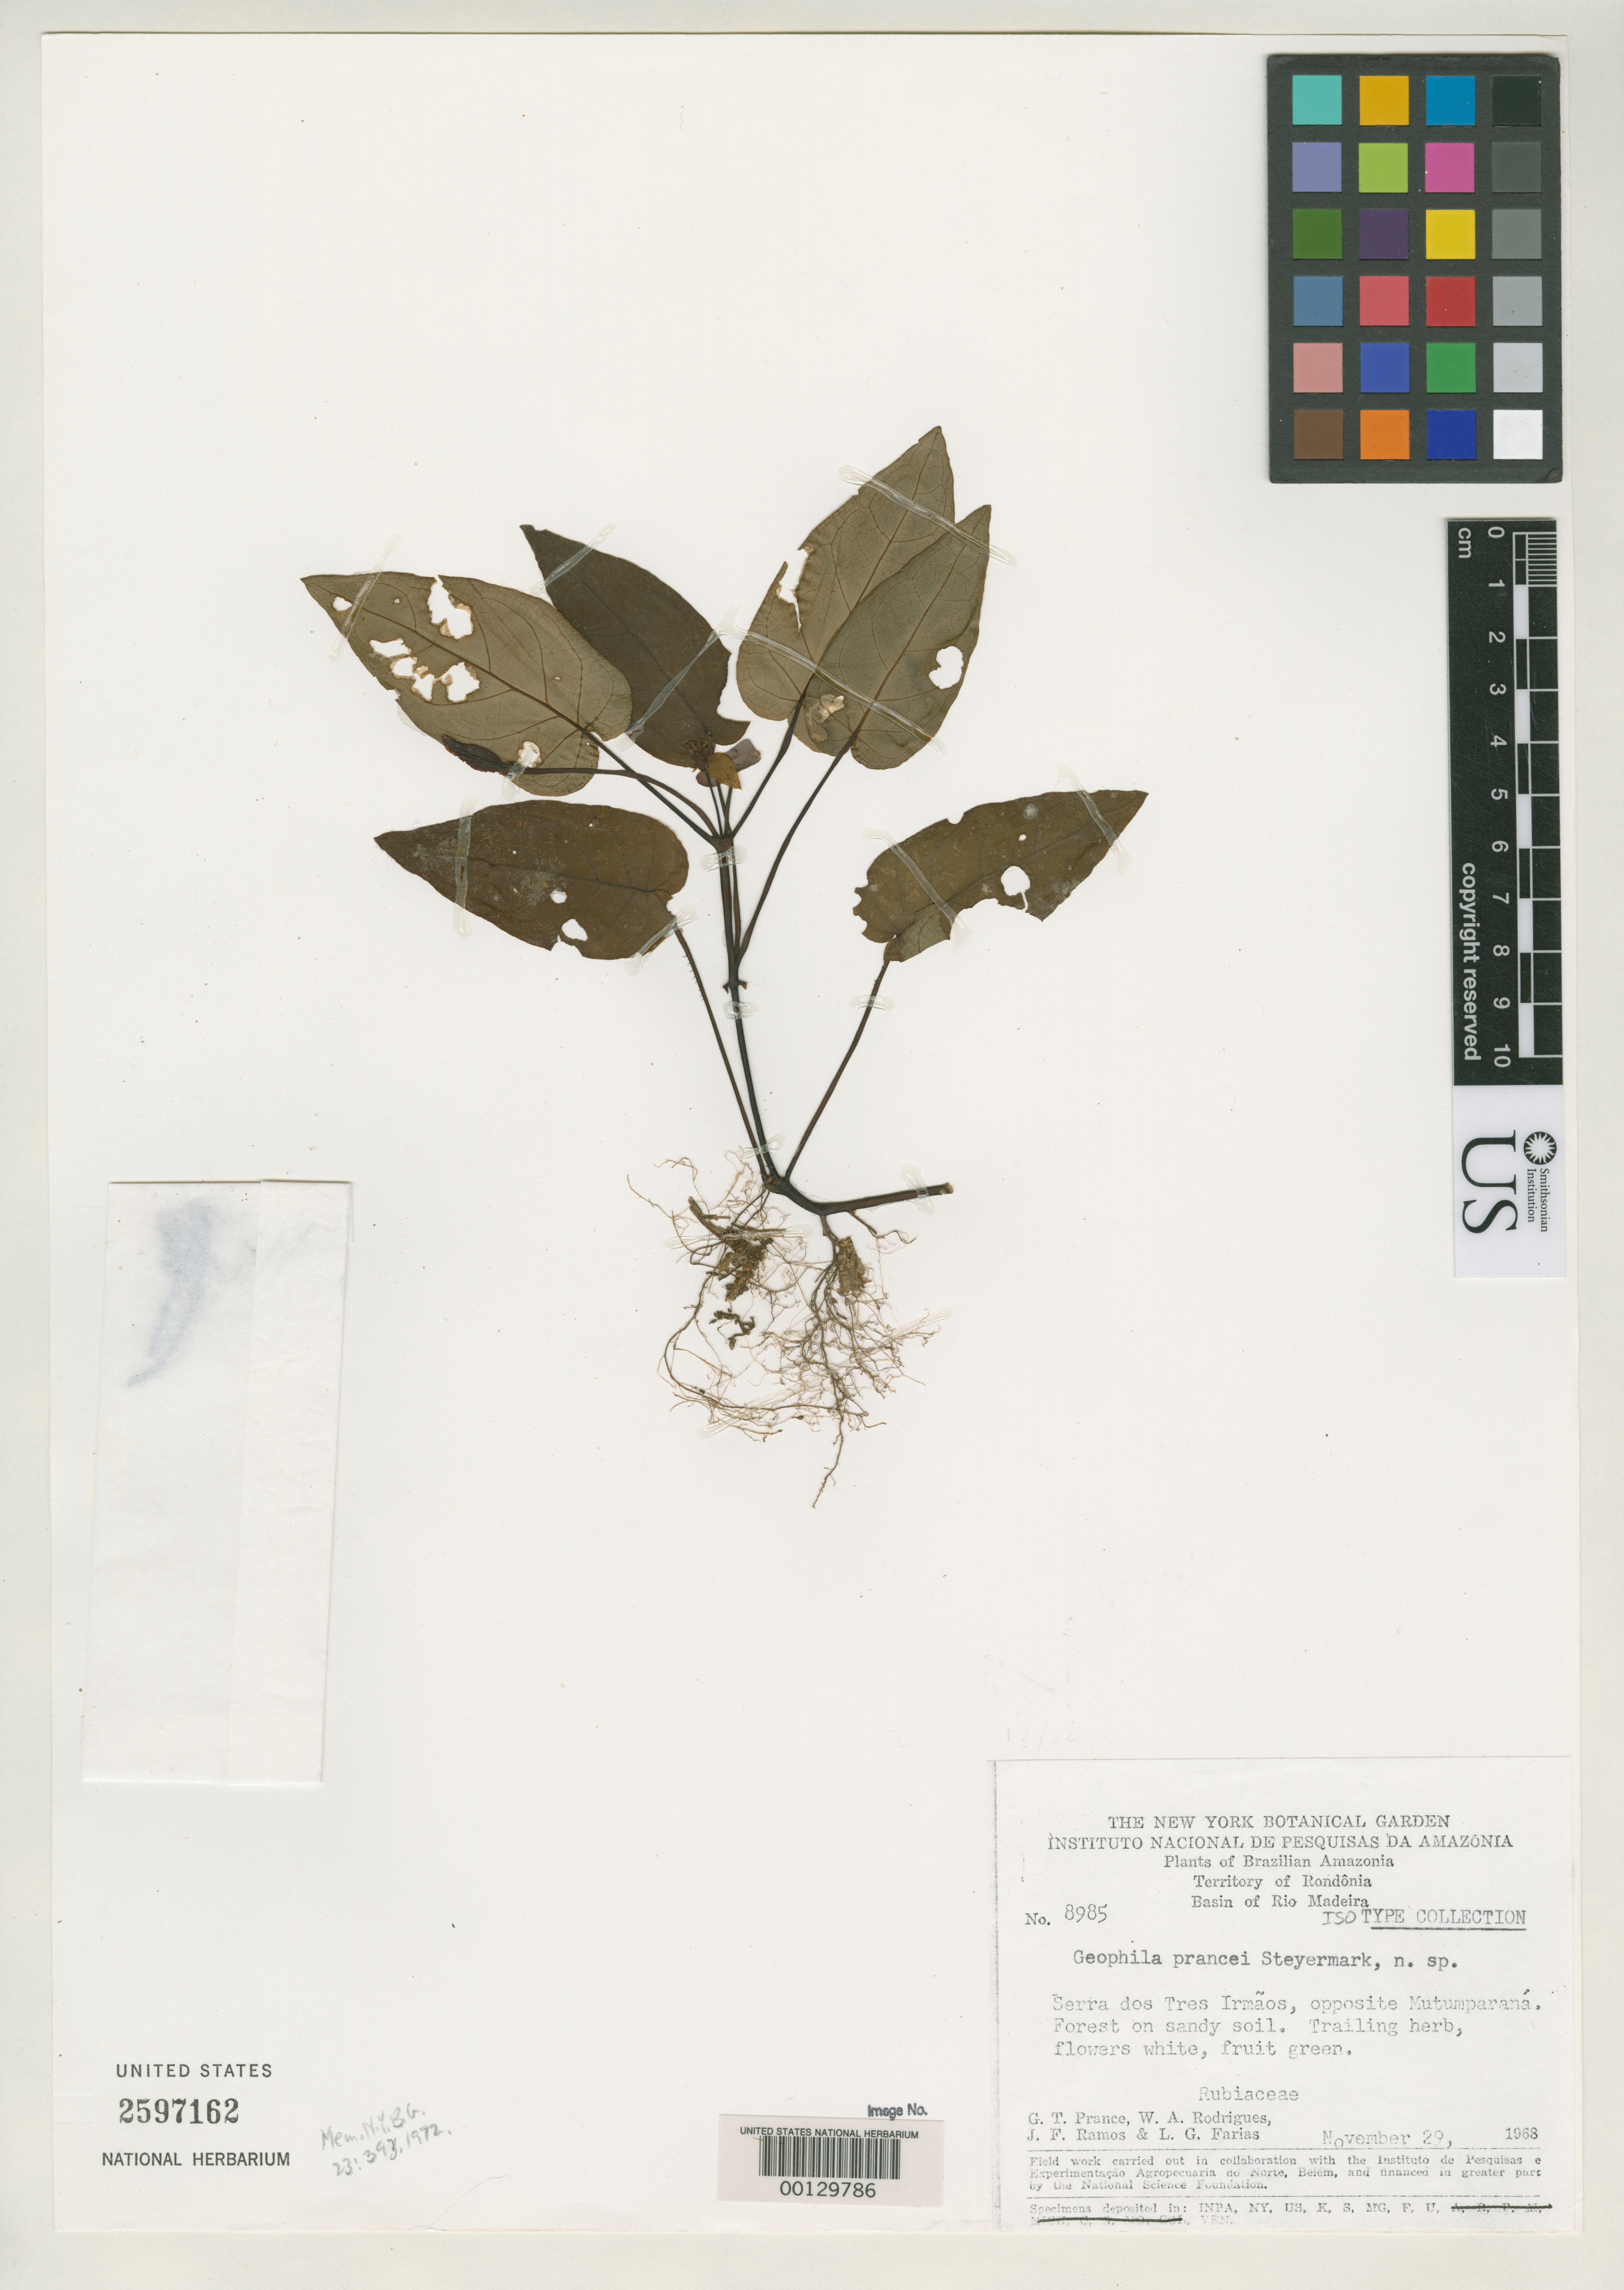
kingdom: Plantae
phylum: Tracheophyta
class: Magnoliopsida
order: Gentianales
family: Rubiaceae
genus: Geophila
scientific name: Geophila prancei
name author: Steyerm.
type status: Isotype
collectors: G. T. Prance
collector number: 8985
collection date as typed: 29 Nov 1968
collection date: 1968-11-29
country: Brazil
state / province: Rondônia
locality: Rio Madiera Basin, serra dos Tres Irmaos, opposite Mutumparana.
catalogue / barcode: US 2597162